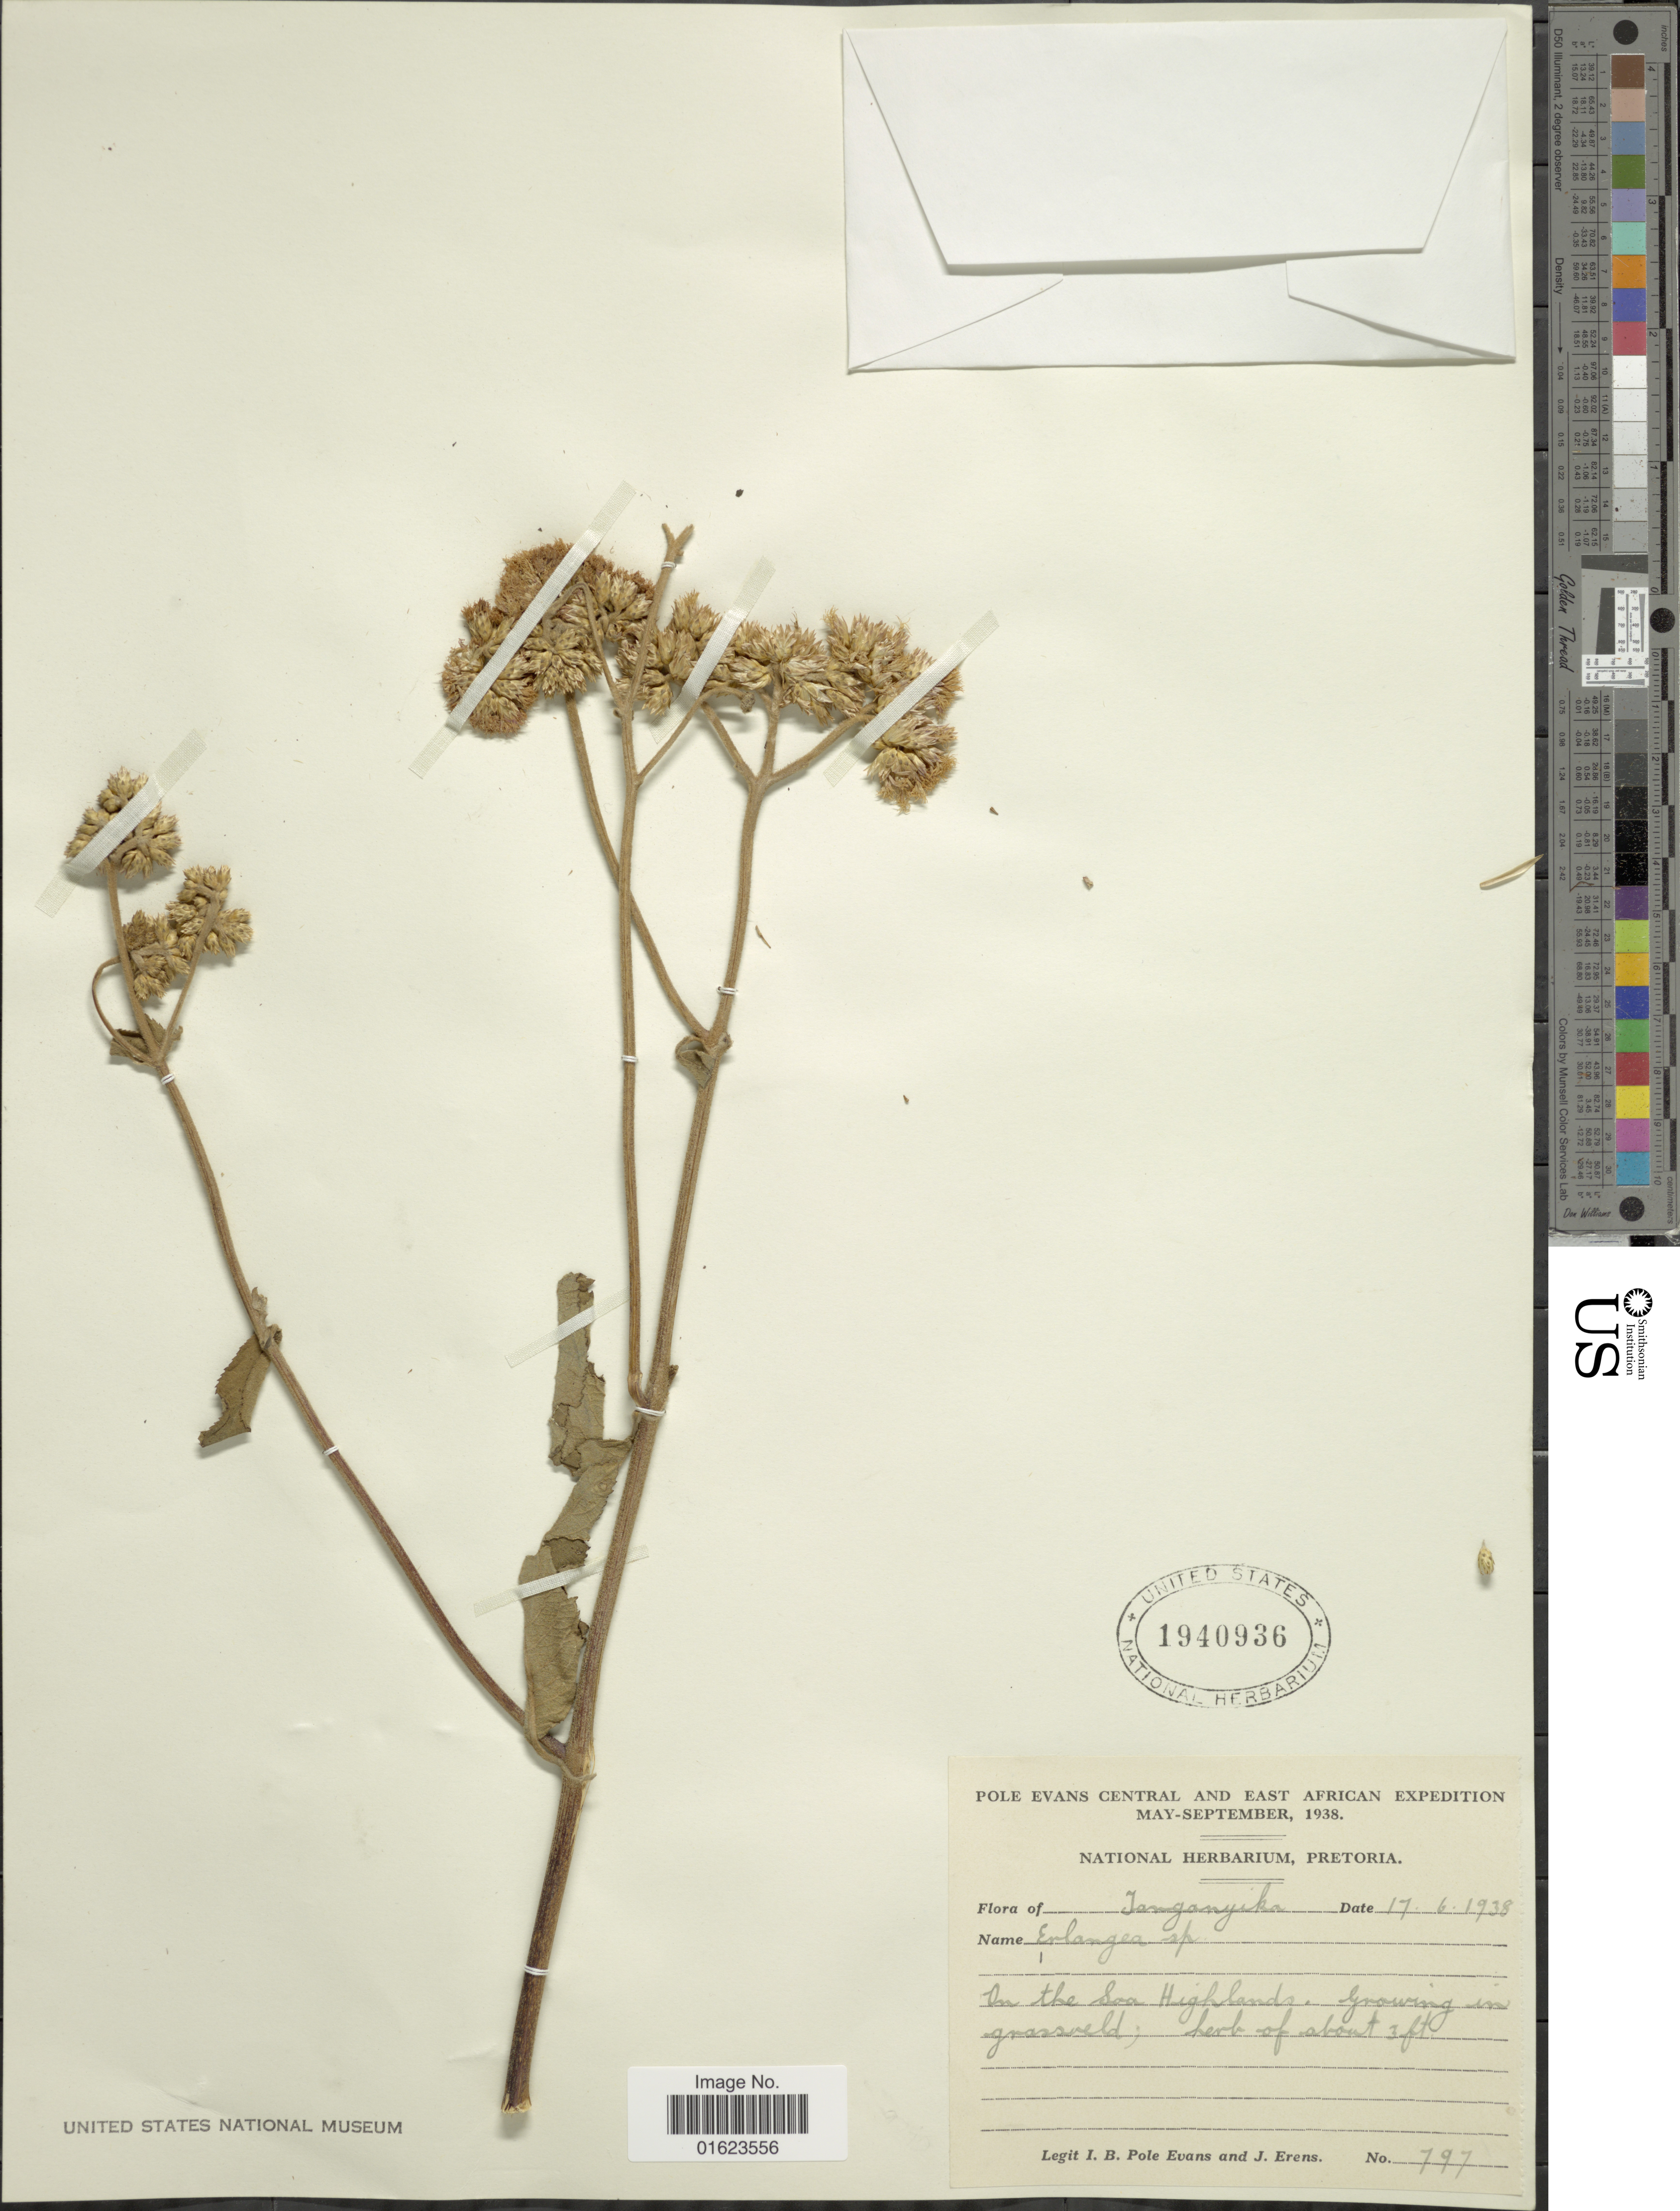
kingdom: Plantae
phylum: Tracheophyta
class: Magnoliopsida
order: Asterales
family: Asteraceae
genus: Bothriocline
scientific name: Bothriocline sp.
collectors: I. B. Pole-Evans & J. Erens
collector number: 797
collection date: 1938-06-17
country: Tanzania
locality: Tanganyika. Central and East African.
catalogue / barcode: US 1940936